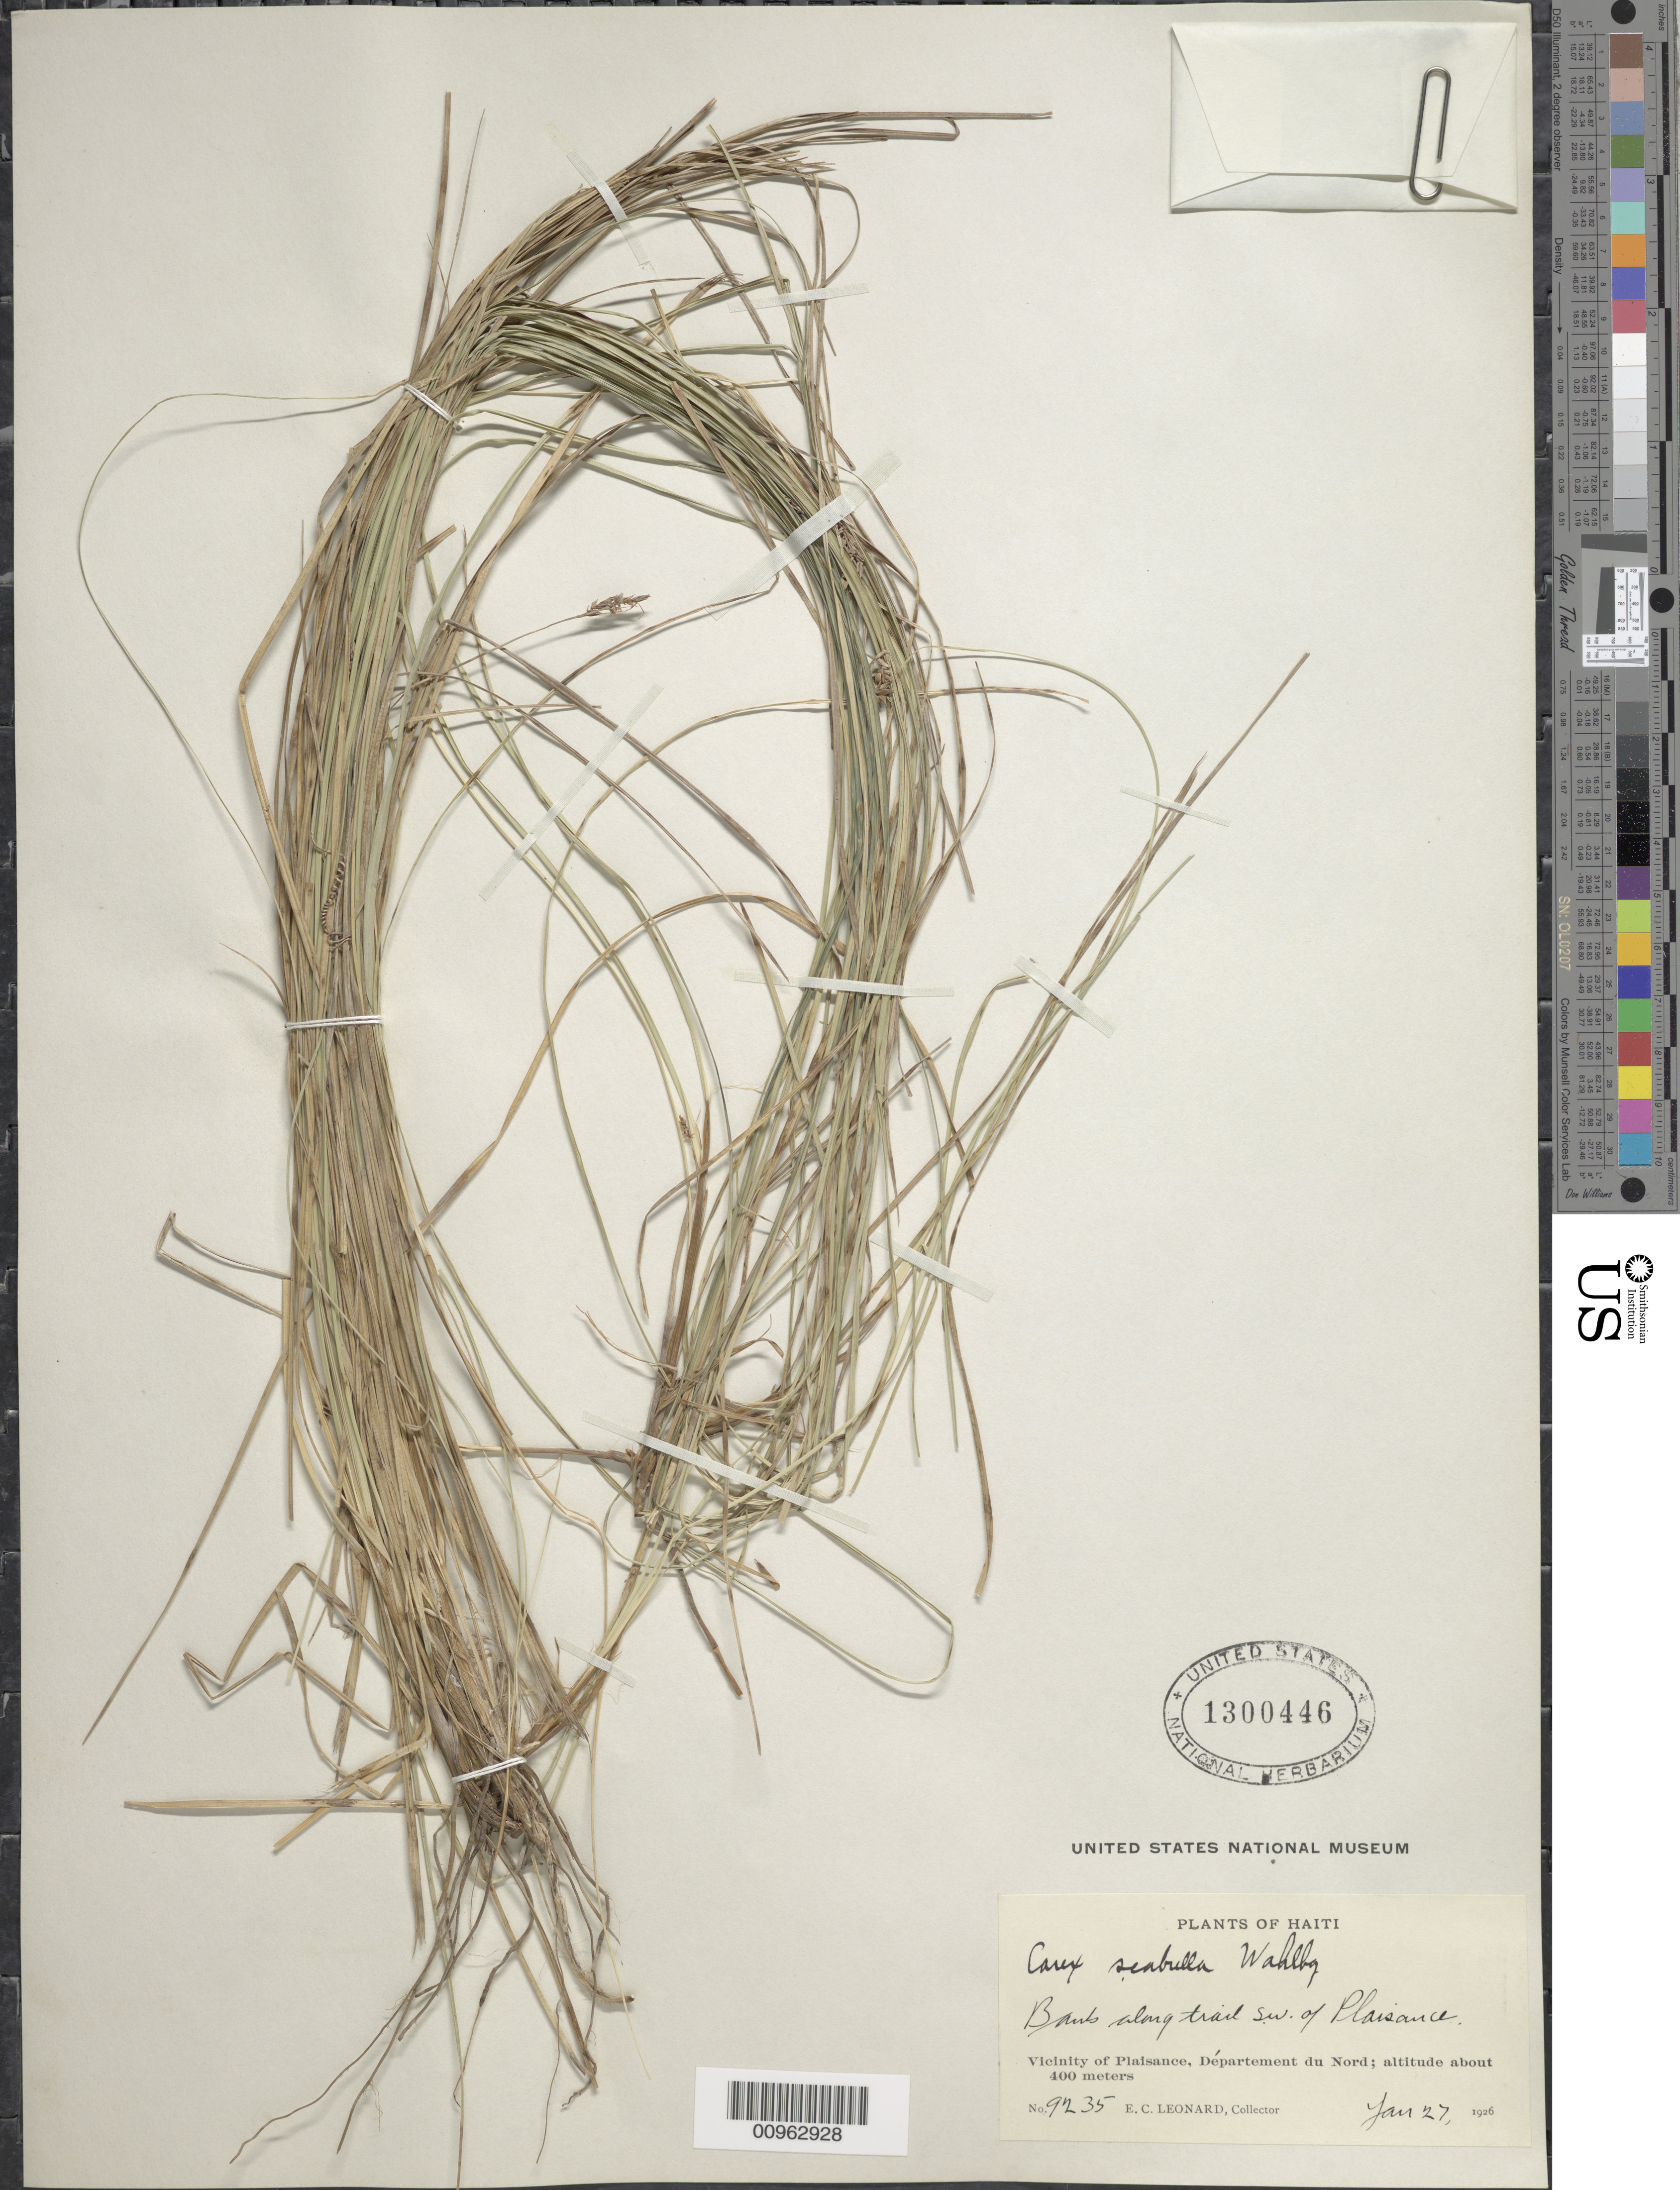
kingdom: Plantae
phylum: Tracheophyta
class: Liliopsida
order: Poales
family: Cyperaceae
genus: Carex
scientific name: Carex scabrella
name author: Wahlenb.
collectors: E. C. Leonard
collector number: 9235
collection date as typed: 27 Jan 1926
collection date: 1926-01-27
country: Haiti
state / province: Nord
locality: Vicinity of Plaisance, along trail SW of Plaisance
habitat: Banks along trail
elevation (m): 400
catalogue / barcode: US 1300446